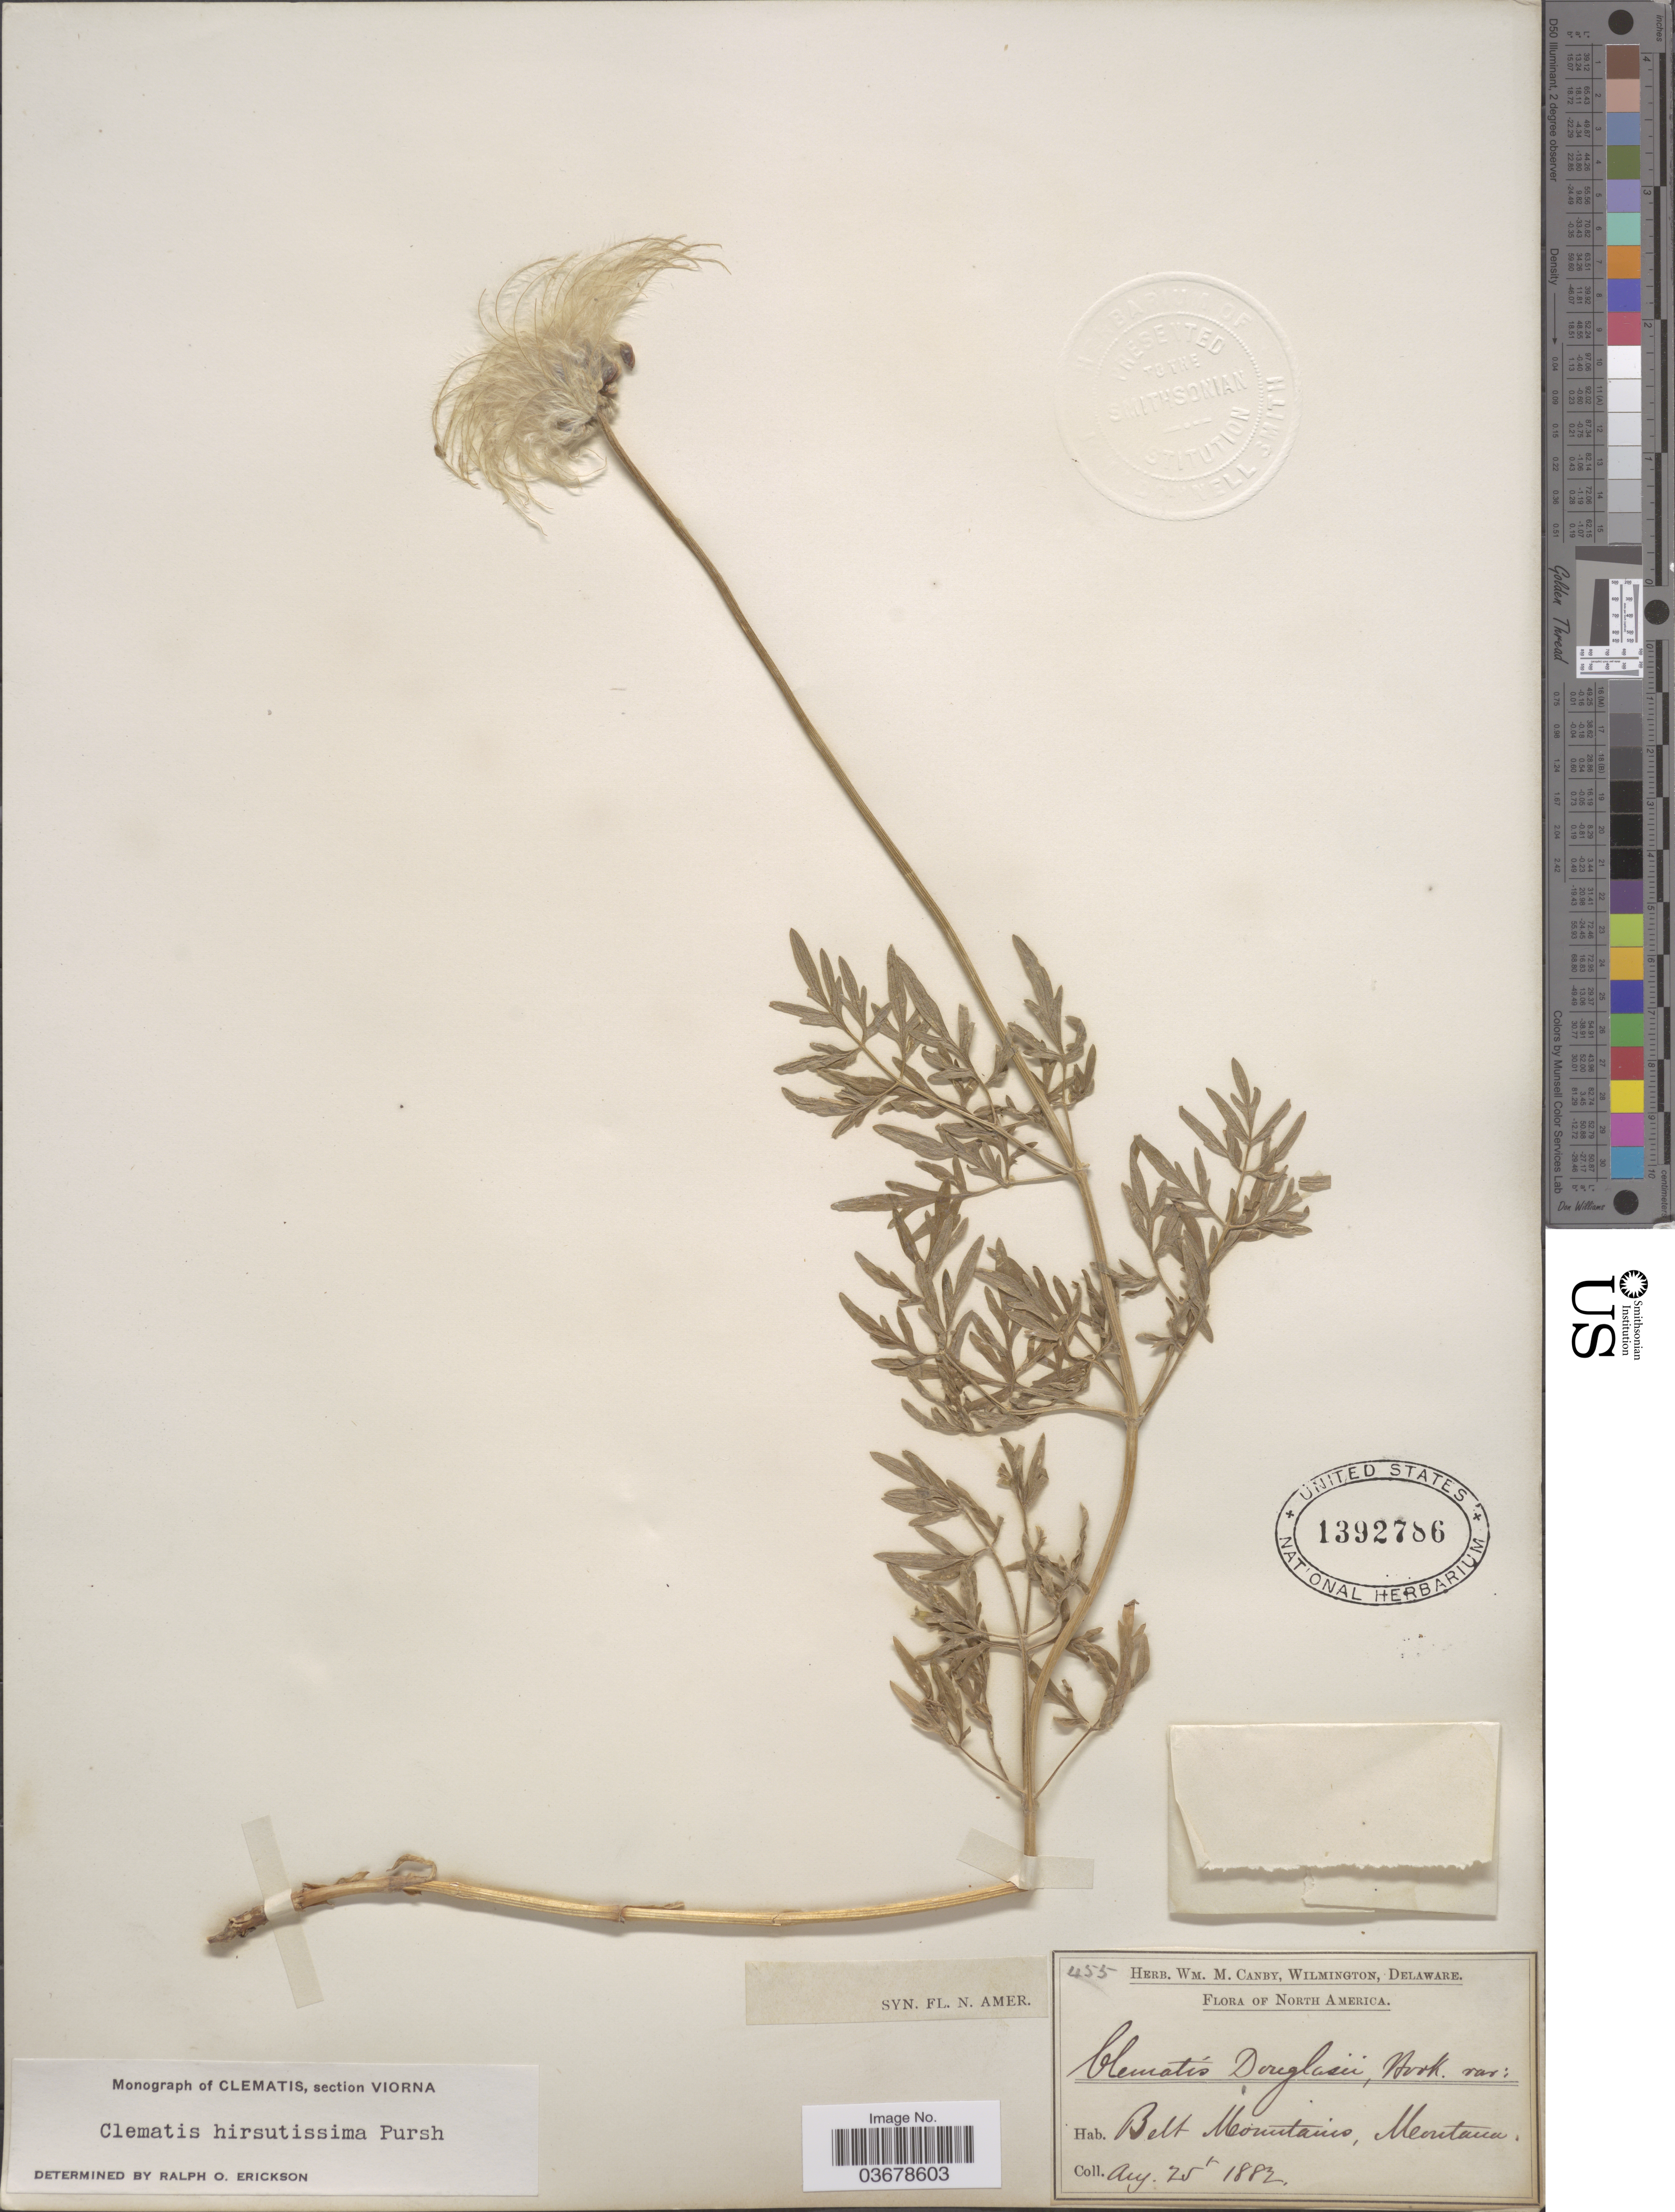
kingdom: Plantae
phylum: Tracheophyta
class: Magnoliopsida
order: Ranunculales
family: Ranunculaceae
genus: Clematis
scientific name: Clematis viorna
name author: L.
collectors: ex herb. W.M. Canby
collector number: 455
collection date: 1882-08-25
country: United States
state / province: Montana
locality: Belt Mountains.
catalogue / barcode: US 1392786